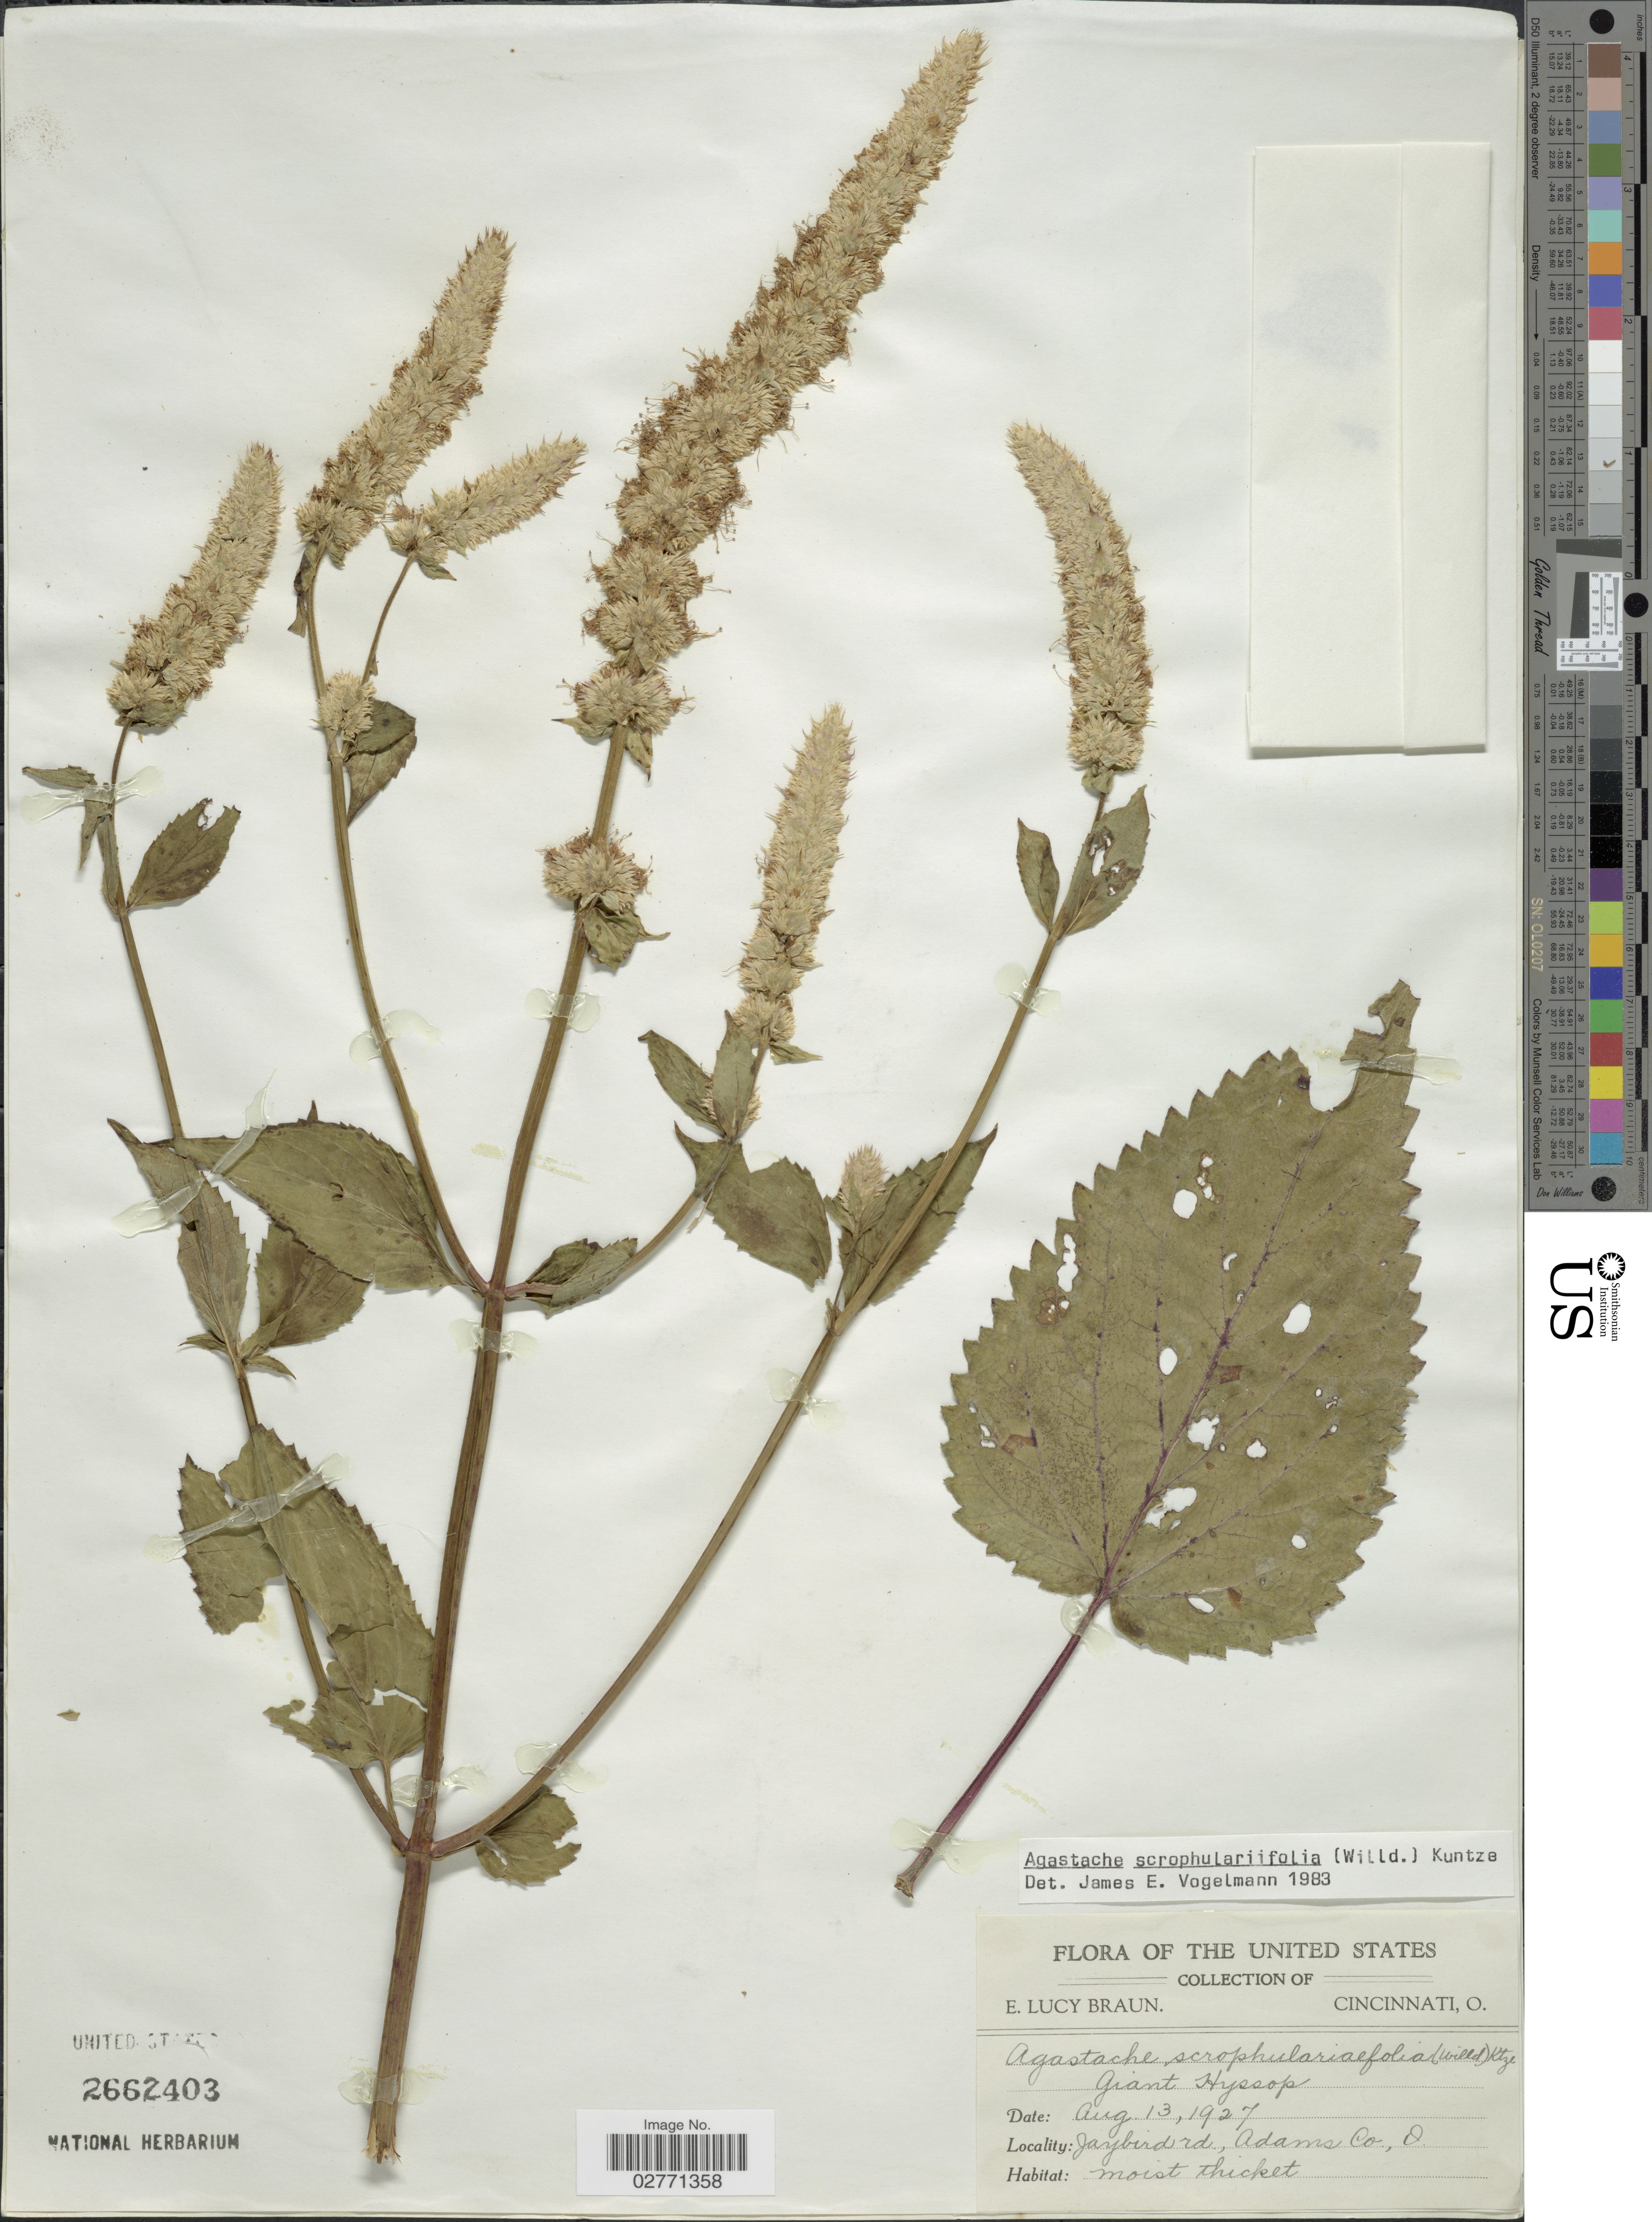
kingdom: Plantae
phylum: Tracheophyta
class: Magnoliopsida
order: Lamiales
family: Lamiaceae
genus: Agastache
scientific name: Agastache scrophulariifolia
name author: (Willd.) Kuntze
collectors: E. L. Braun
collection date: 1927-08-13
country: United States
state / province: Ohio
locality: Jaybird rd., Adams Co.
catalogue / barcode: US 2662403